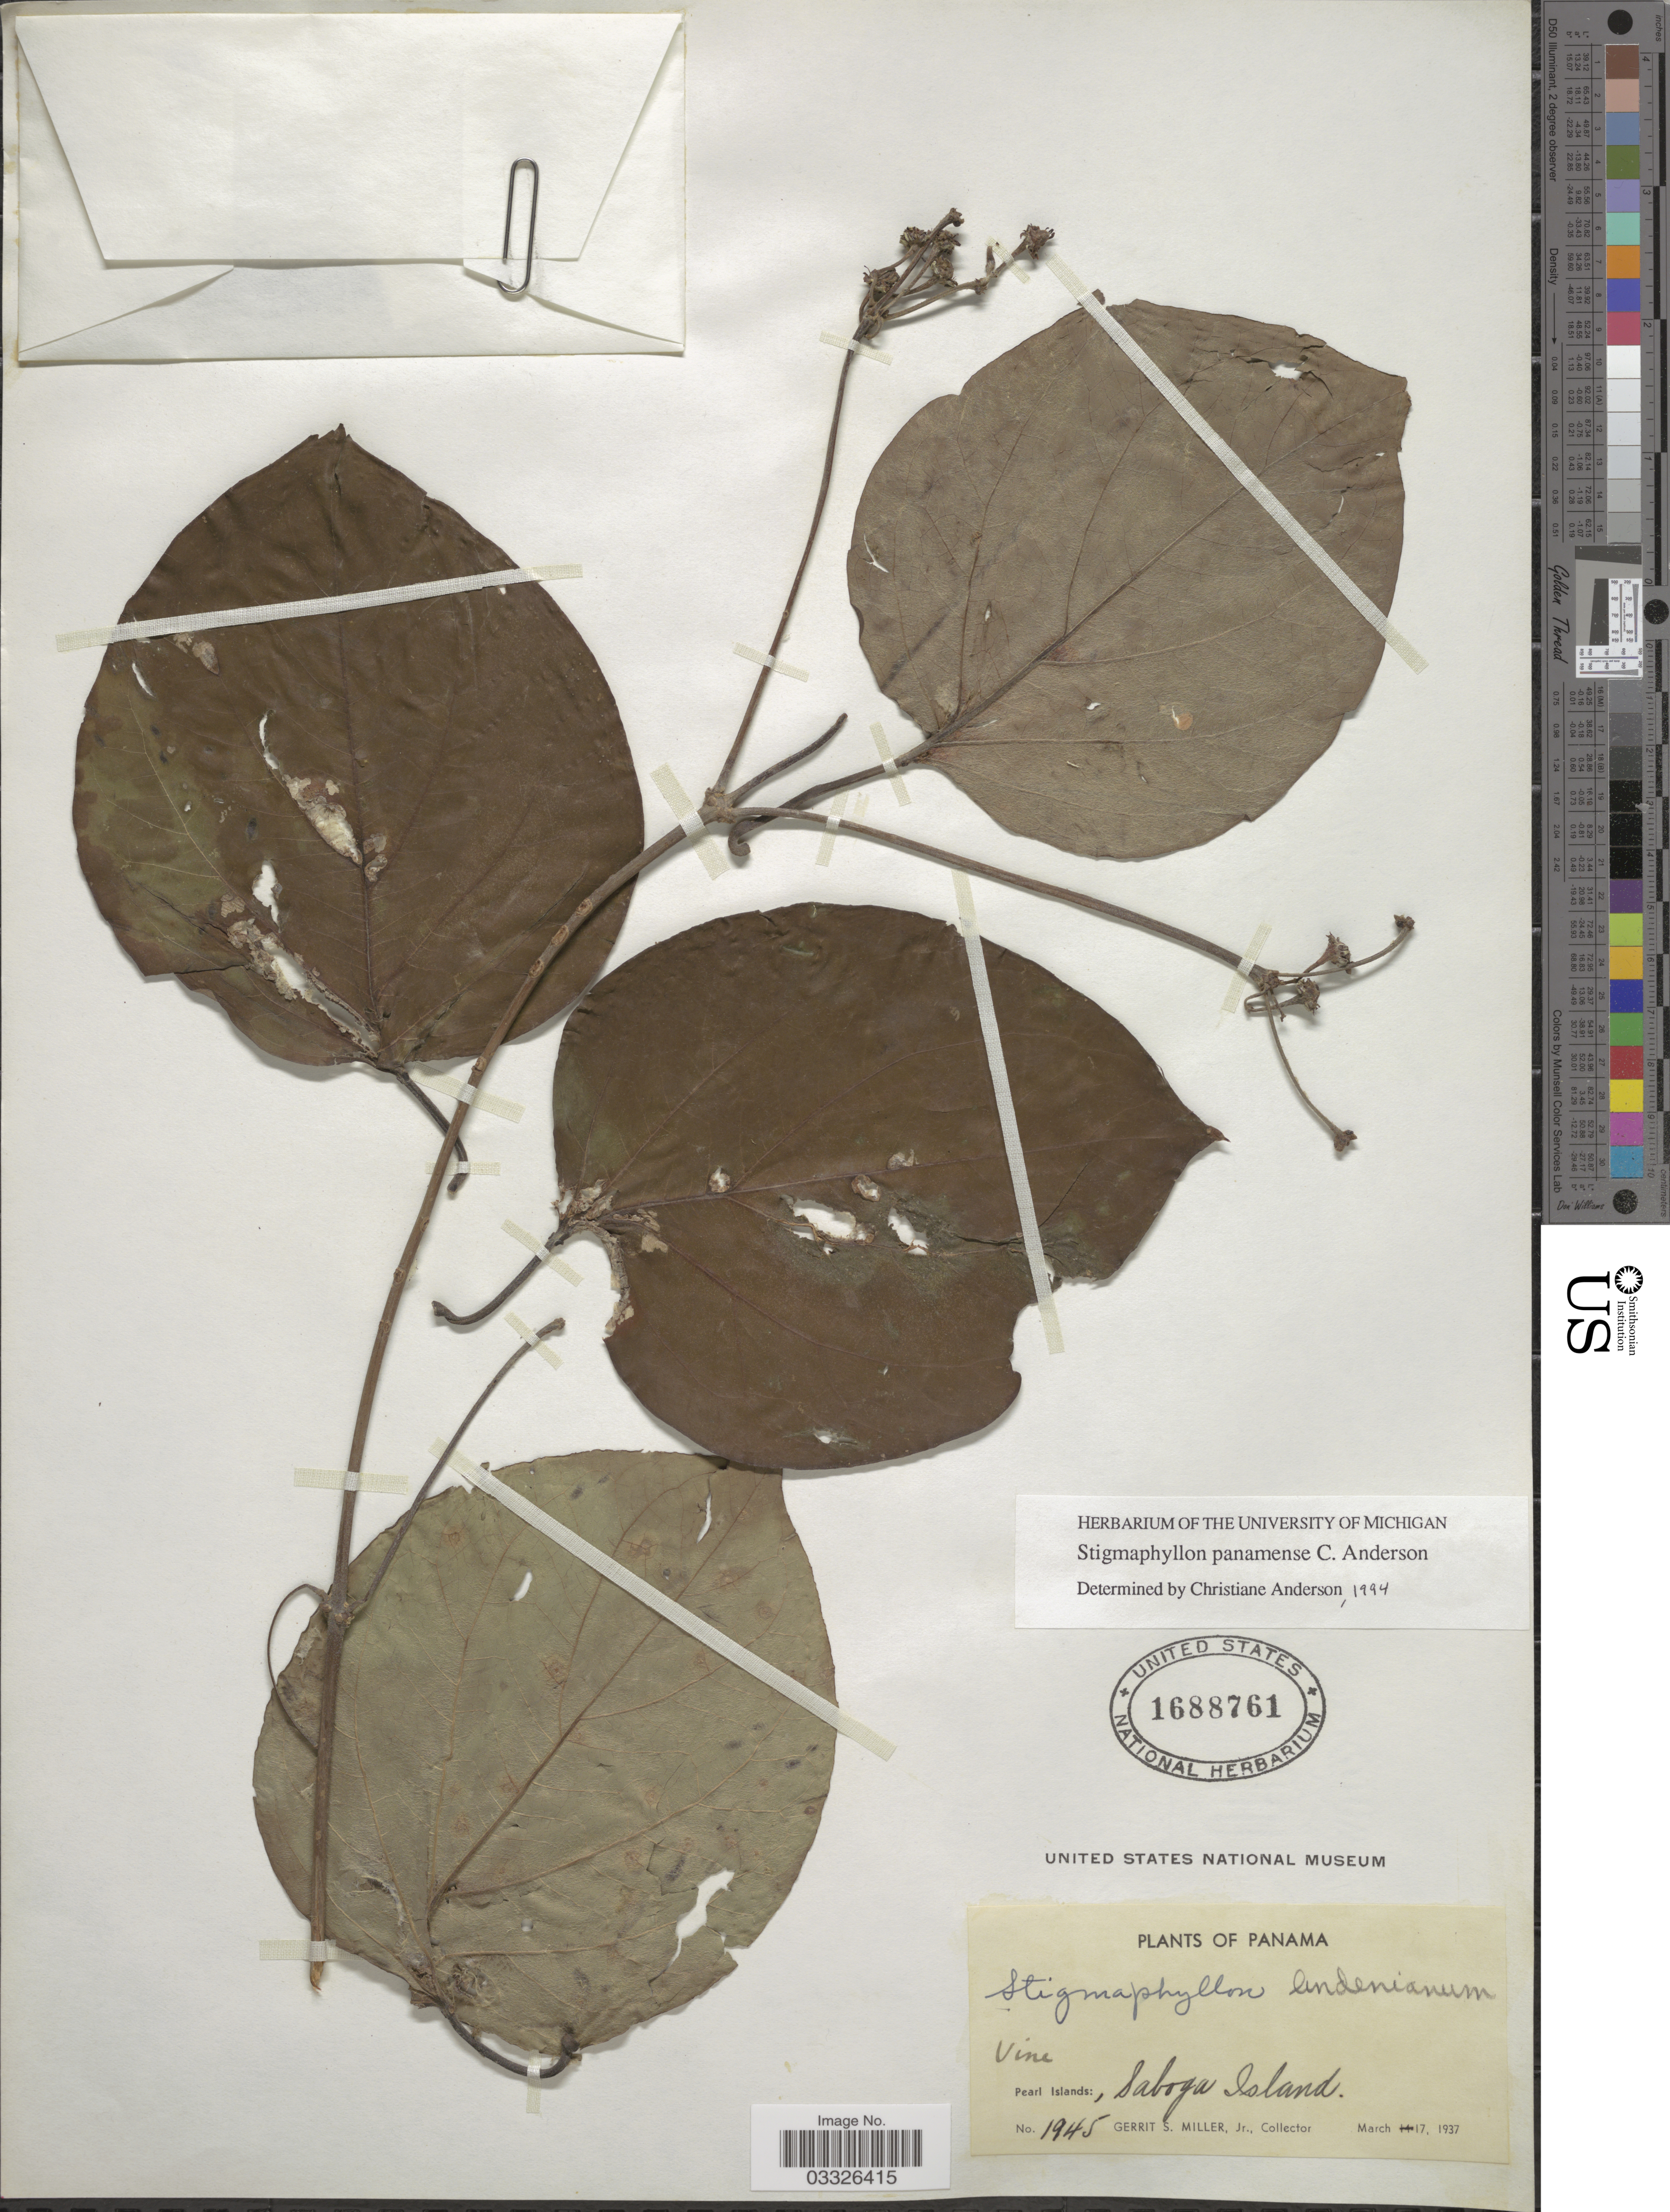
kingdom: Plantae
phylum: Tracheophyta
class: Magnoliopsida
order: Malpighiales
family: Malpighiaceae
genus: Stigmaphyllon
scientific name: Stigmaphyllon panamense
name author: C.E. Anderson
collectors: G. S. Miller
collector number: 1945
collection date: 1937-03-17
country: Panama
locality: Pearl Islands: , Saboga Island.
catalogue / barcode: US 1688761